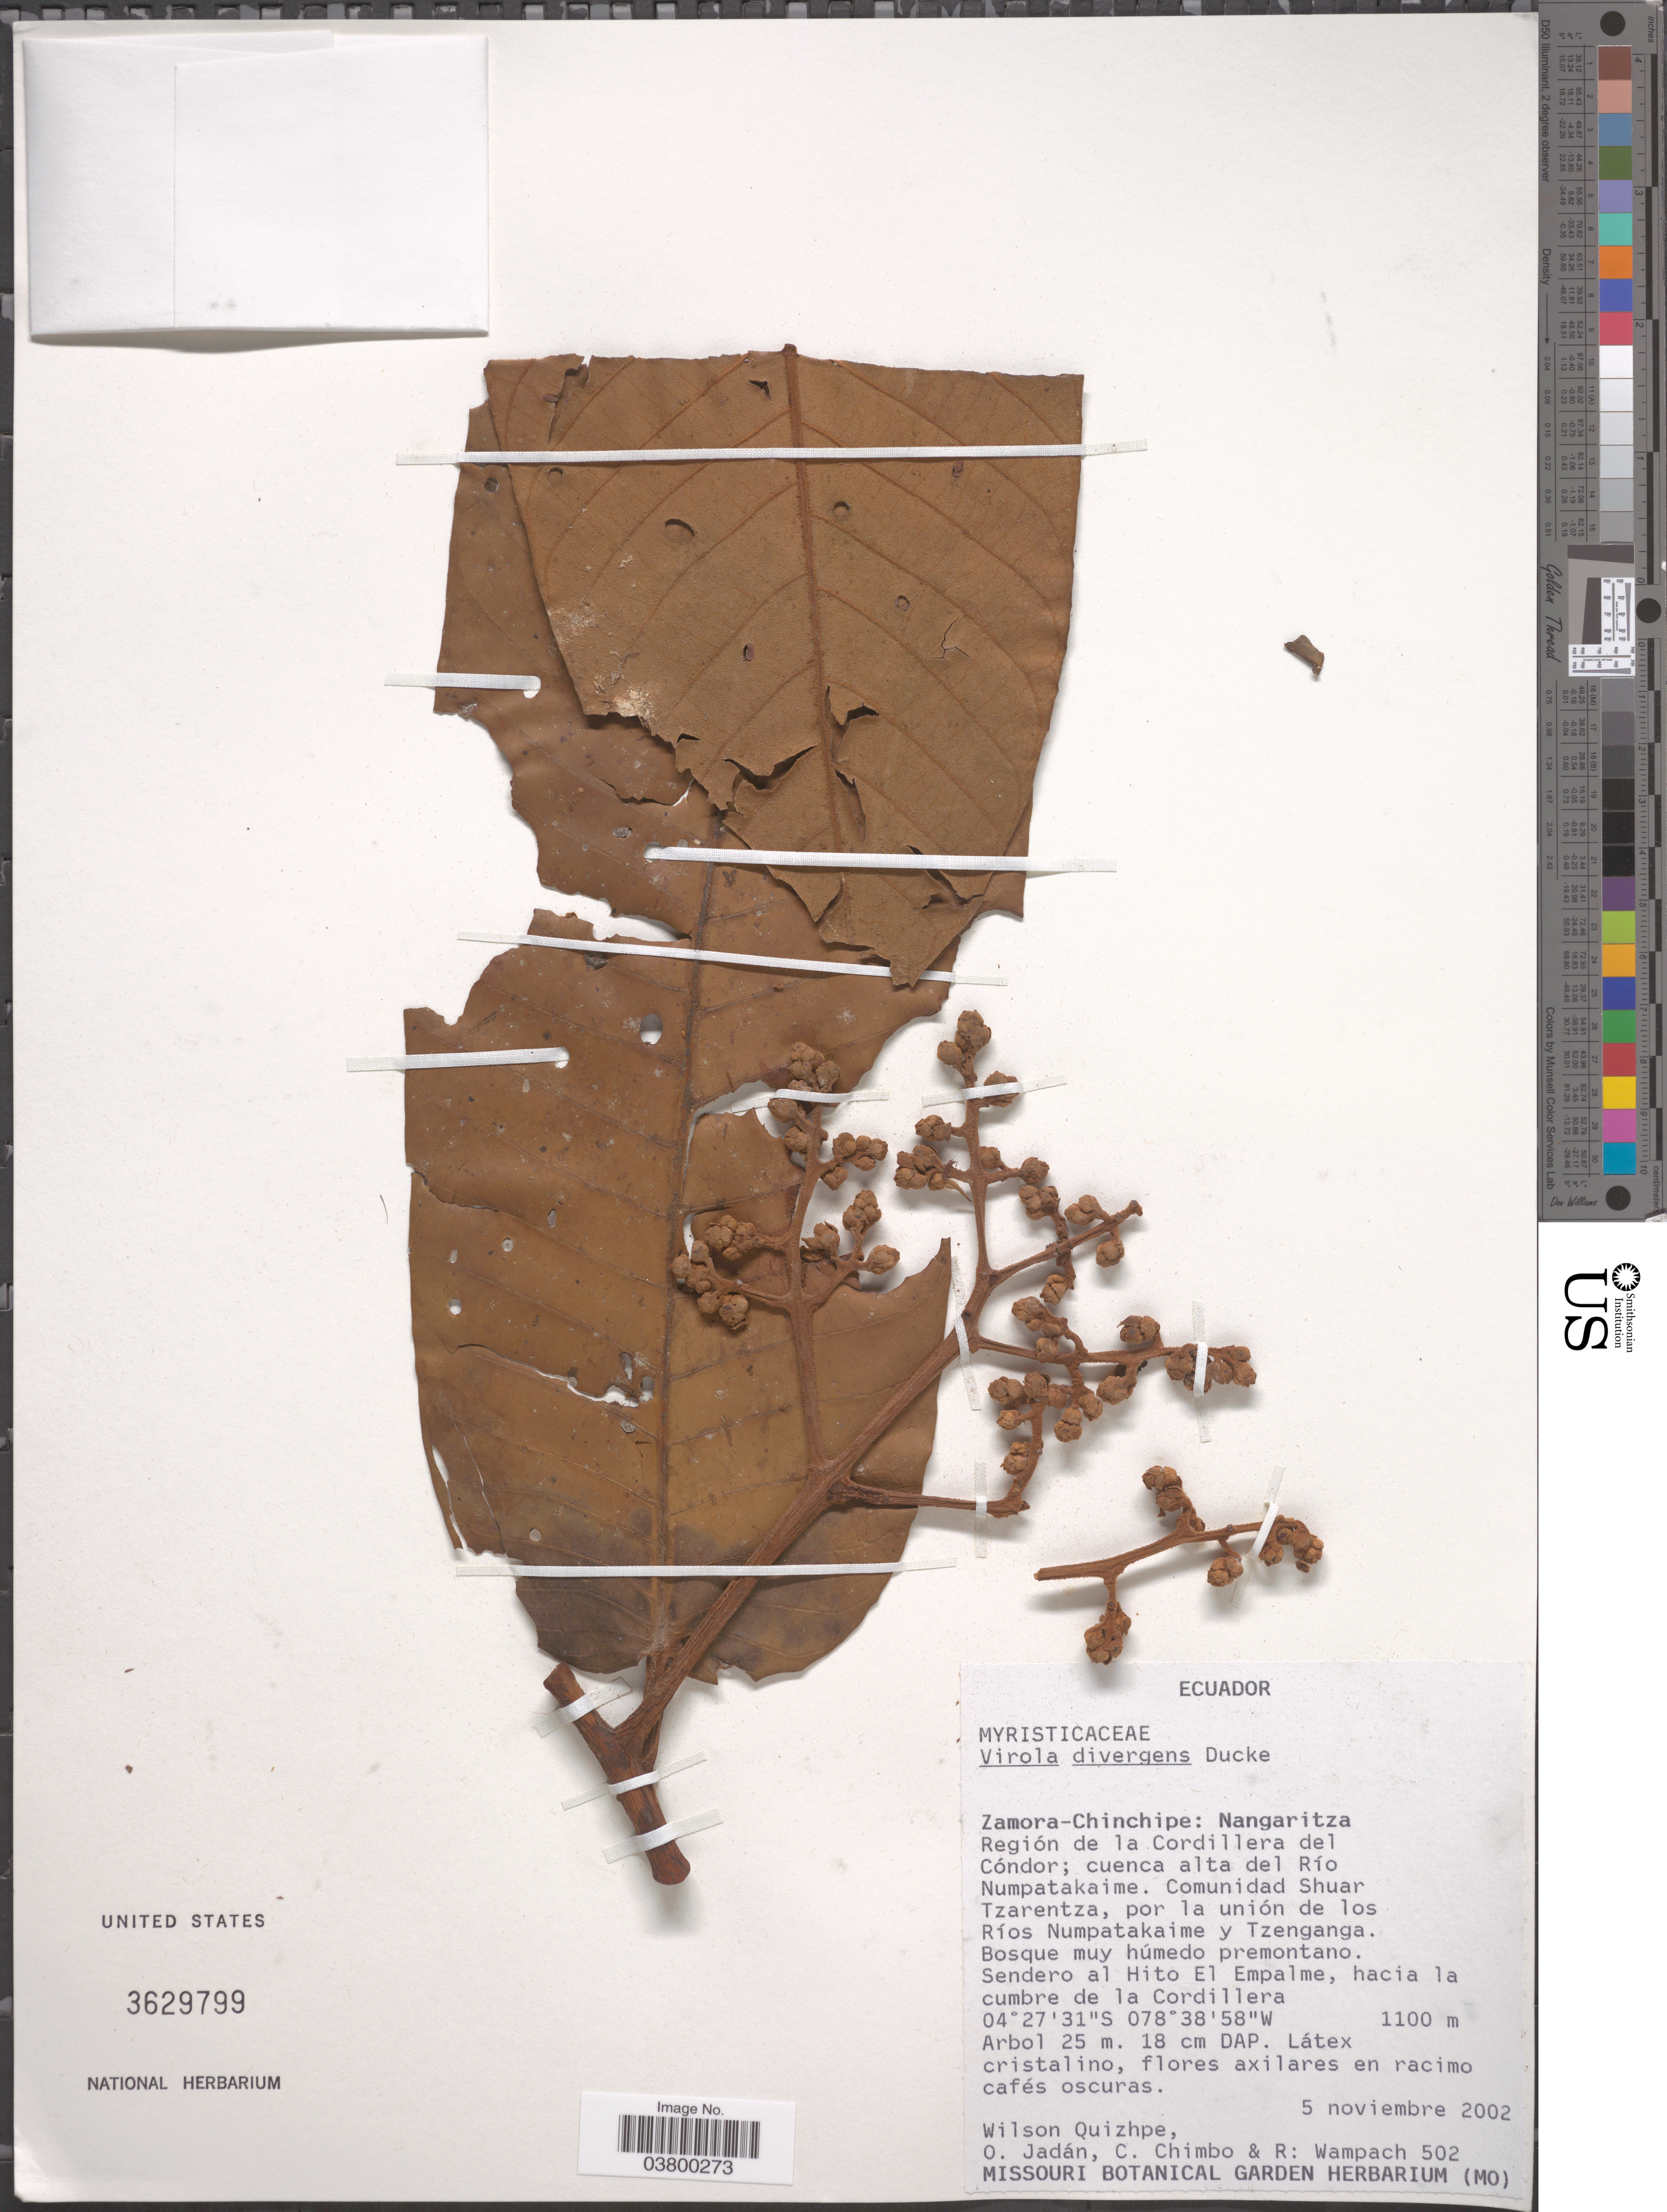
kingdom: Plantae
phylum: Tracheophyta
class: Magnoliopsida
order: Magnoliales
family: Myristicaceae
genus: Virola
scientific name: Virola divergens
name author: Ducke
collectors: W. Quizhpe, O. Jadan, C. Chimbo & R. Wampach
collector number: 502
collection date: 2002-11-05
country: Ecuador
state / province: Zamora-Chinchipe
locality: Nangaritza. Región de la Cordillera del Cóndor; cuenca alta del Río Numpatakaime. Comunidad Shuar Tzarentza, por la unión de los Ríos Numpatakaime y Tzenganga. Sendero al Hito El Empalme, hacia la cumbre de la Cordillera.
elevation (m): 1100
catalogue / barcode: US 3629799